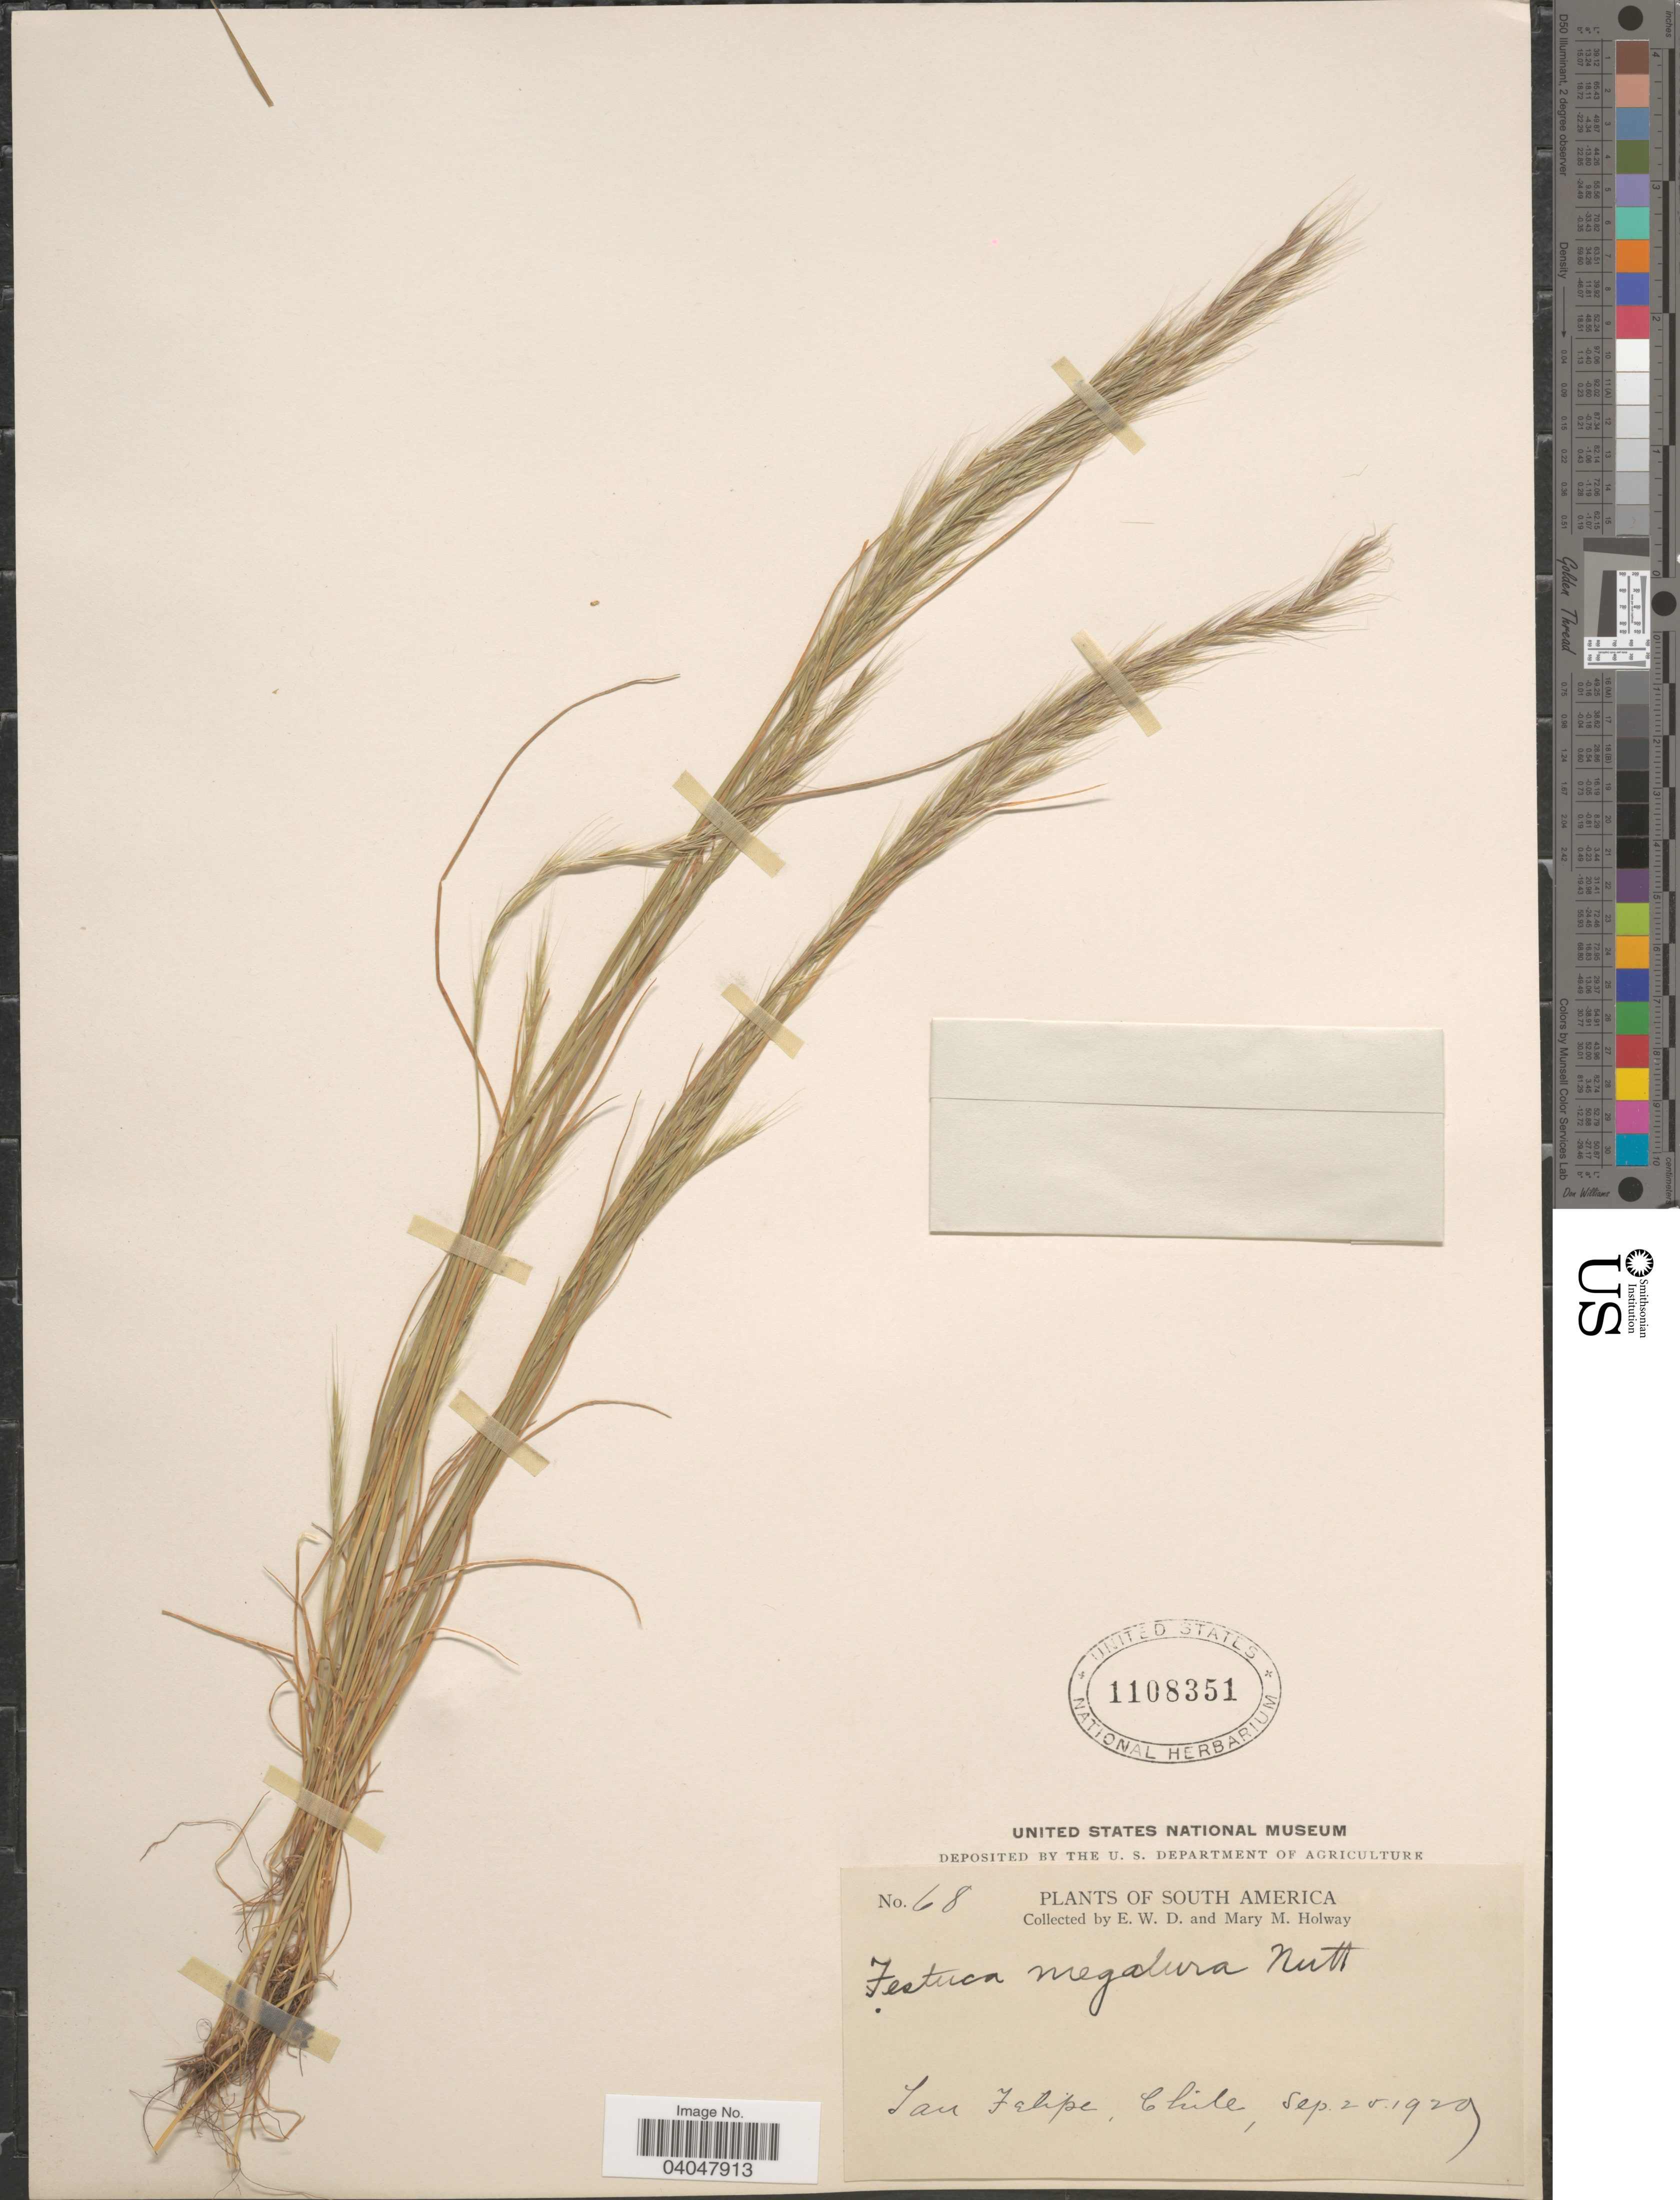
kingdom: Plantae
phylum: Tracheophyta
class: Liliopsida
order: Poales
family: Poaceae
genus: Festuca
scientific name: Festuca megalura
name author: Nutt.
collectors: E. W. D. Holway & M. M. Holway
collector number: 68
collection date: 1929-09-20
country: Chile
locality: San Felipe.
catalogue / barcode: US 1108351